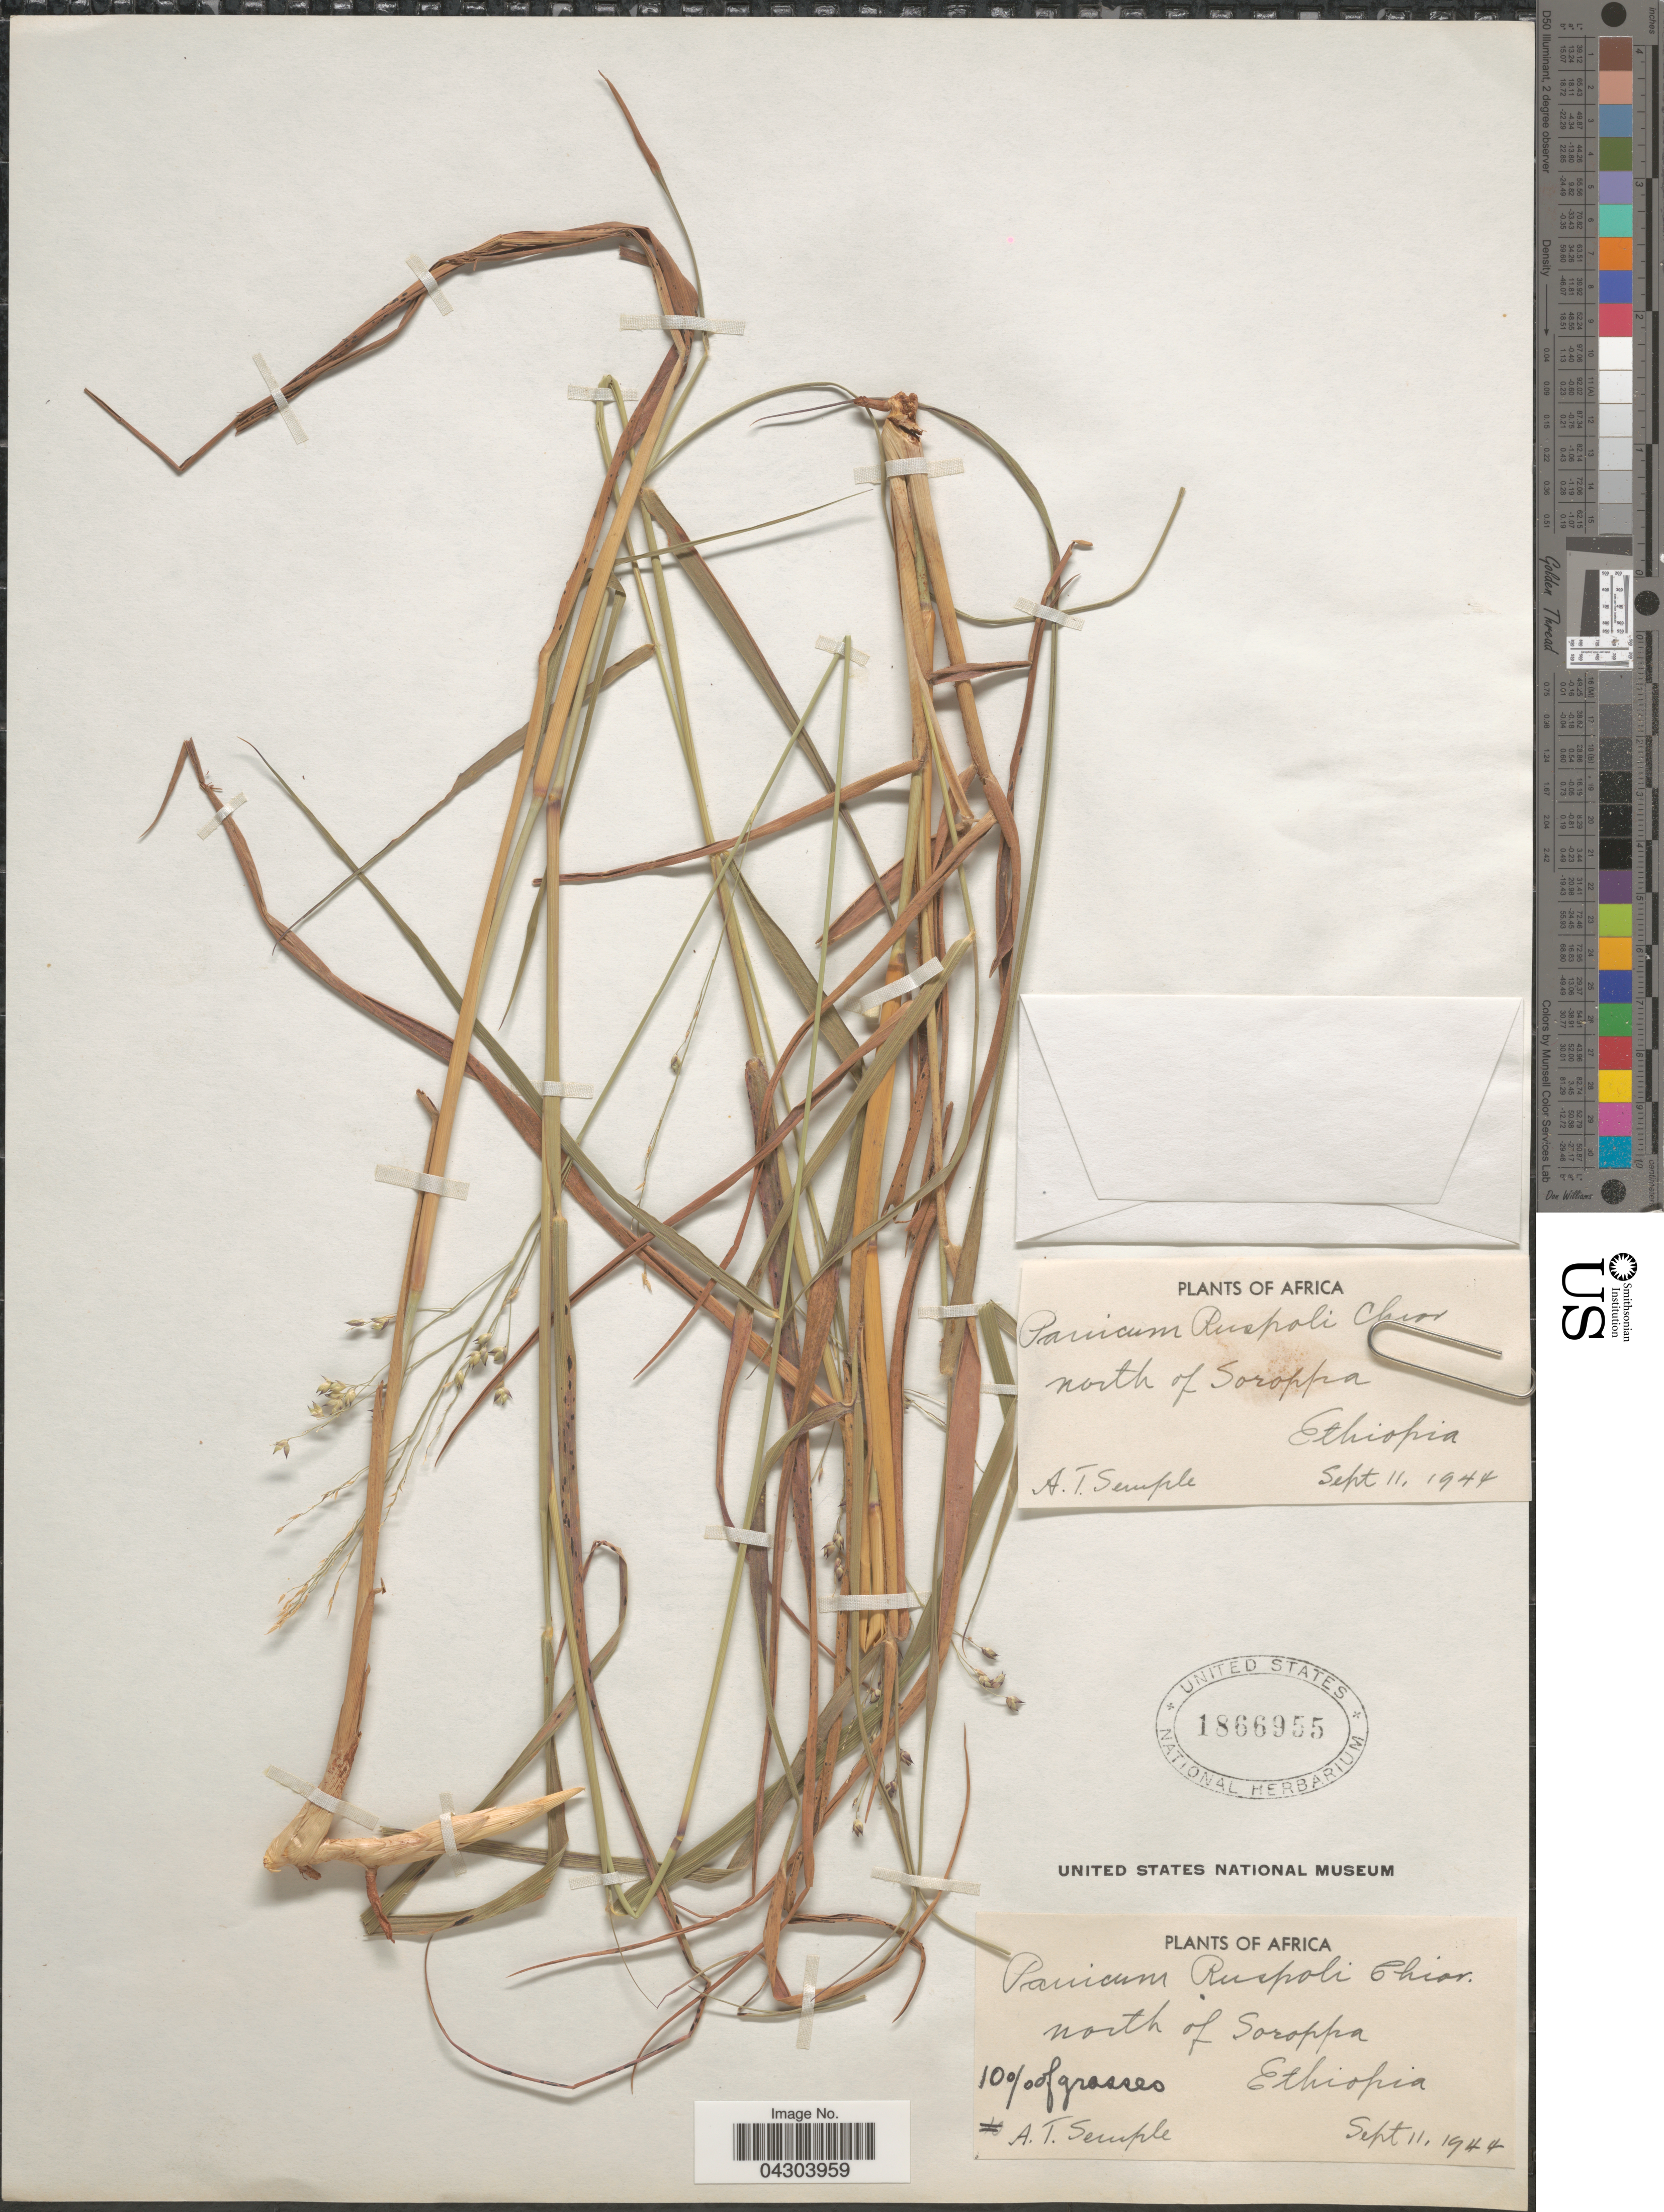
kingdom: Plantae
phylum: Tracheophyta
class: Liliopsida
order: Poales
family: Poaceae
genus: Panicum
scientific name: Panicum ruspolii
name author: Chiov.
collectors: A. Semple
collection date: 1944-09-11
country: Ethiopia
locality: North of Soroppa.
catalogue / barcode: US 1866955